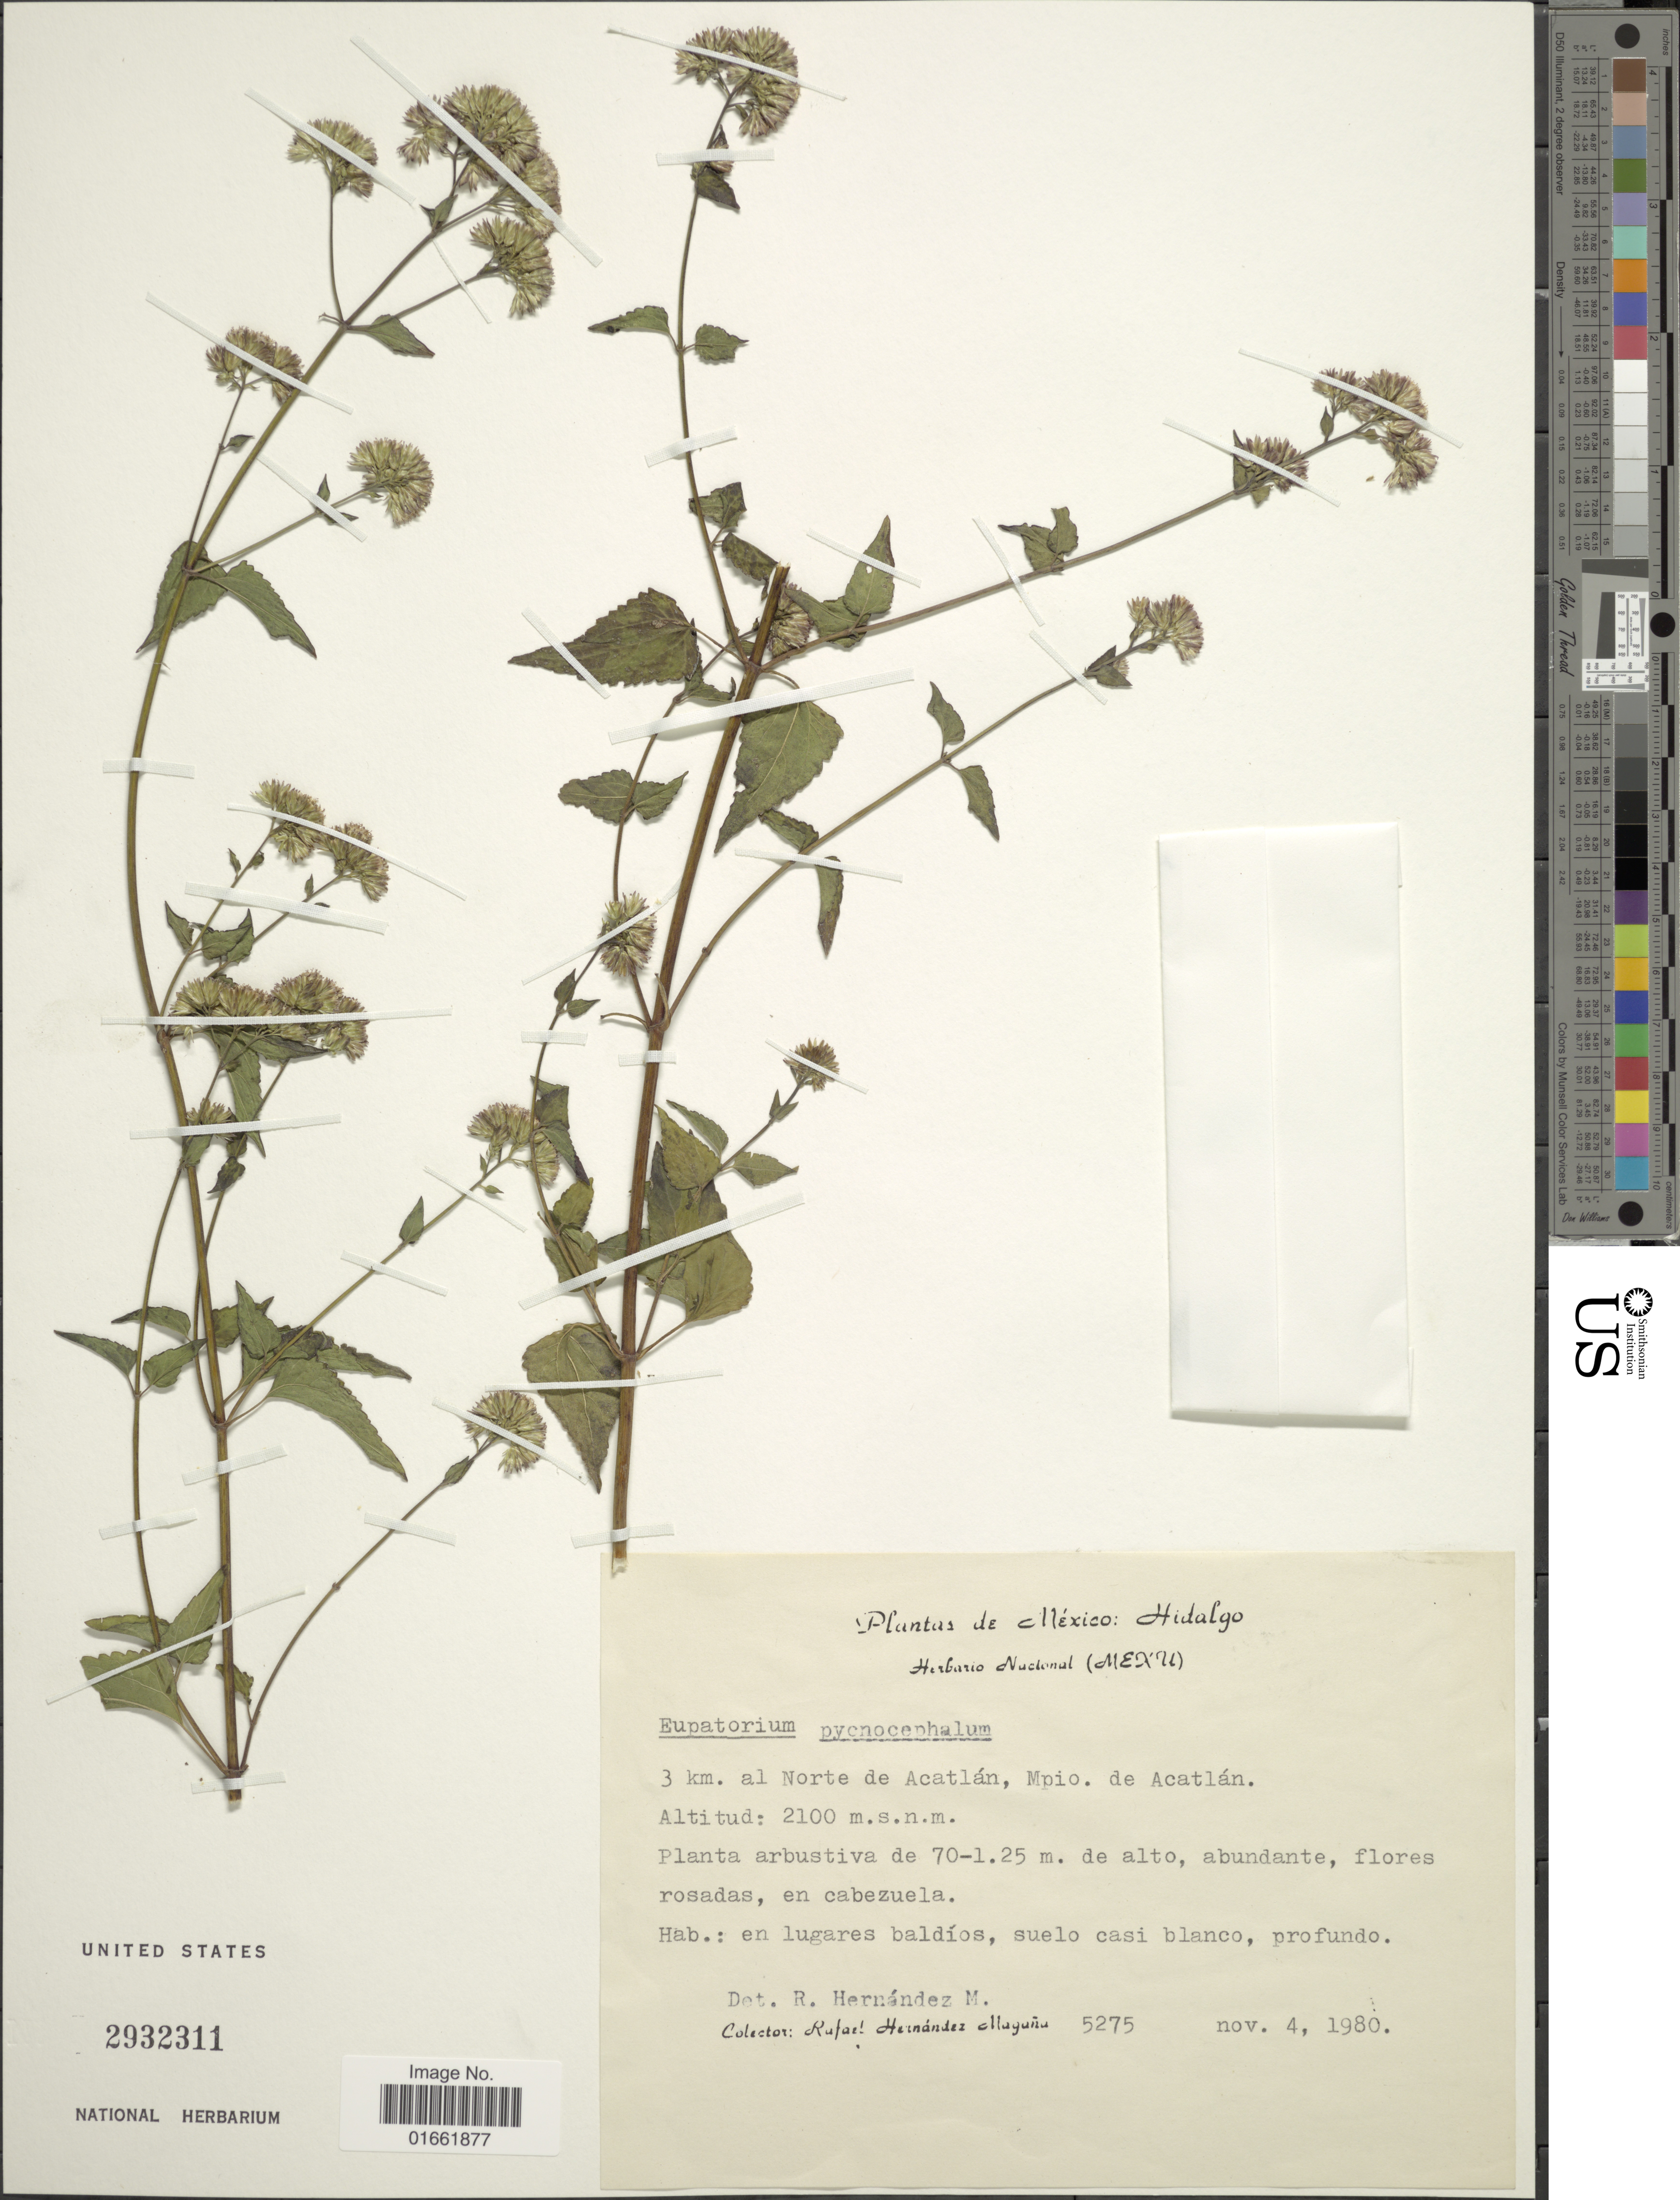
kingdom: Plantae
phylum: Tracheophyta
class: Magnoliopsida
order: Asterales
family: Asteraceae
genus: Fleischmannia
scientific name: Fleischmannia pycnocephala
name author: (Less.) R.M. King & H. Rob.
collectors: R. Hernández-M.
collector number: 5275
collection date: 1980-11-04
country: Mexico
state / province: Hidalgo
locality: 3 km. al Norte de Acatlán, Mpio. de Acatlán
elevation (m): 2100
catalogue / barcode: US 2932311